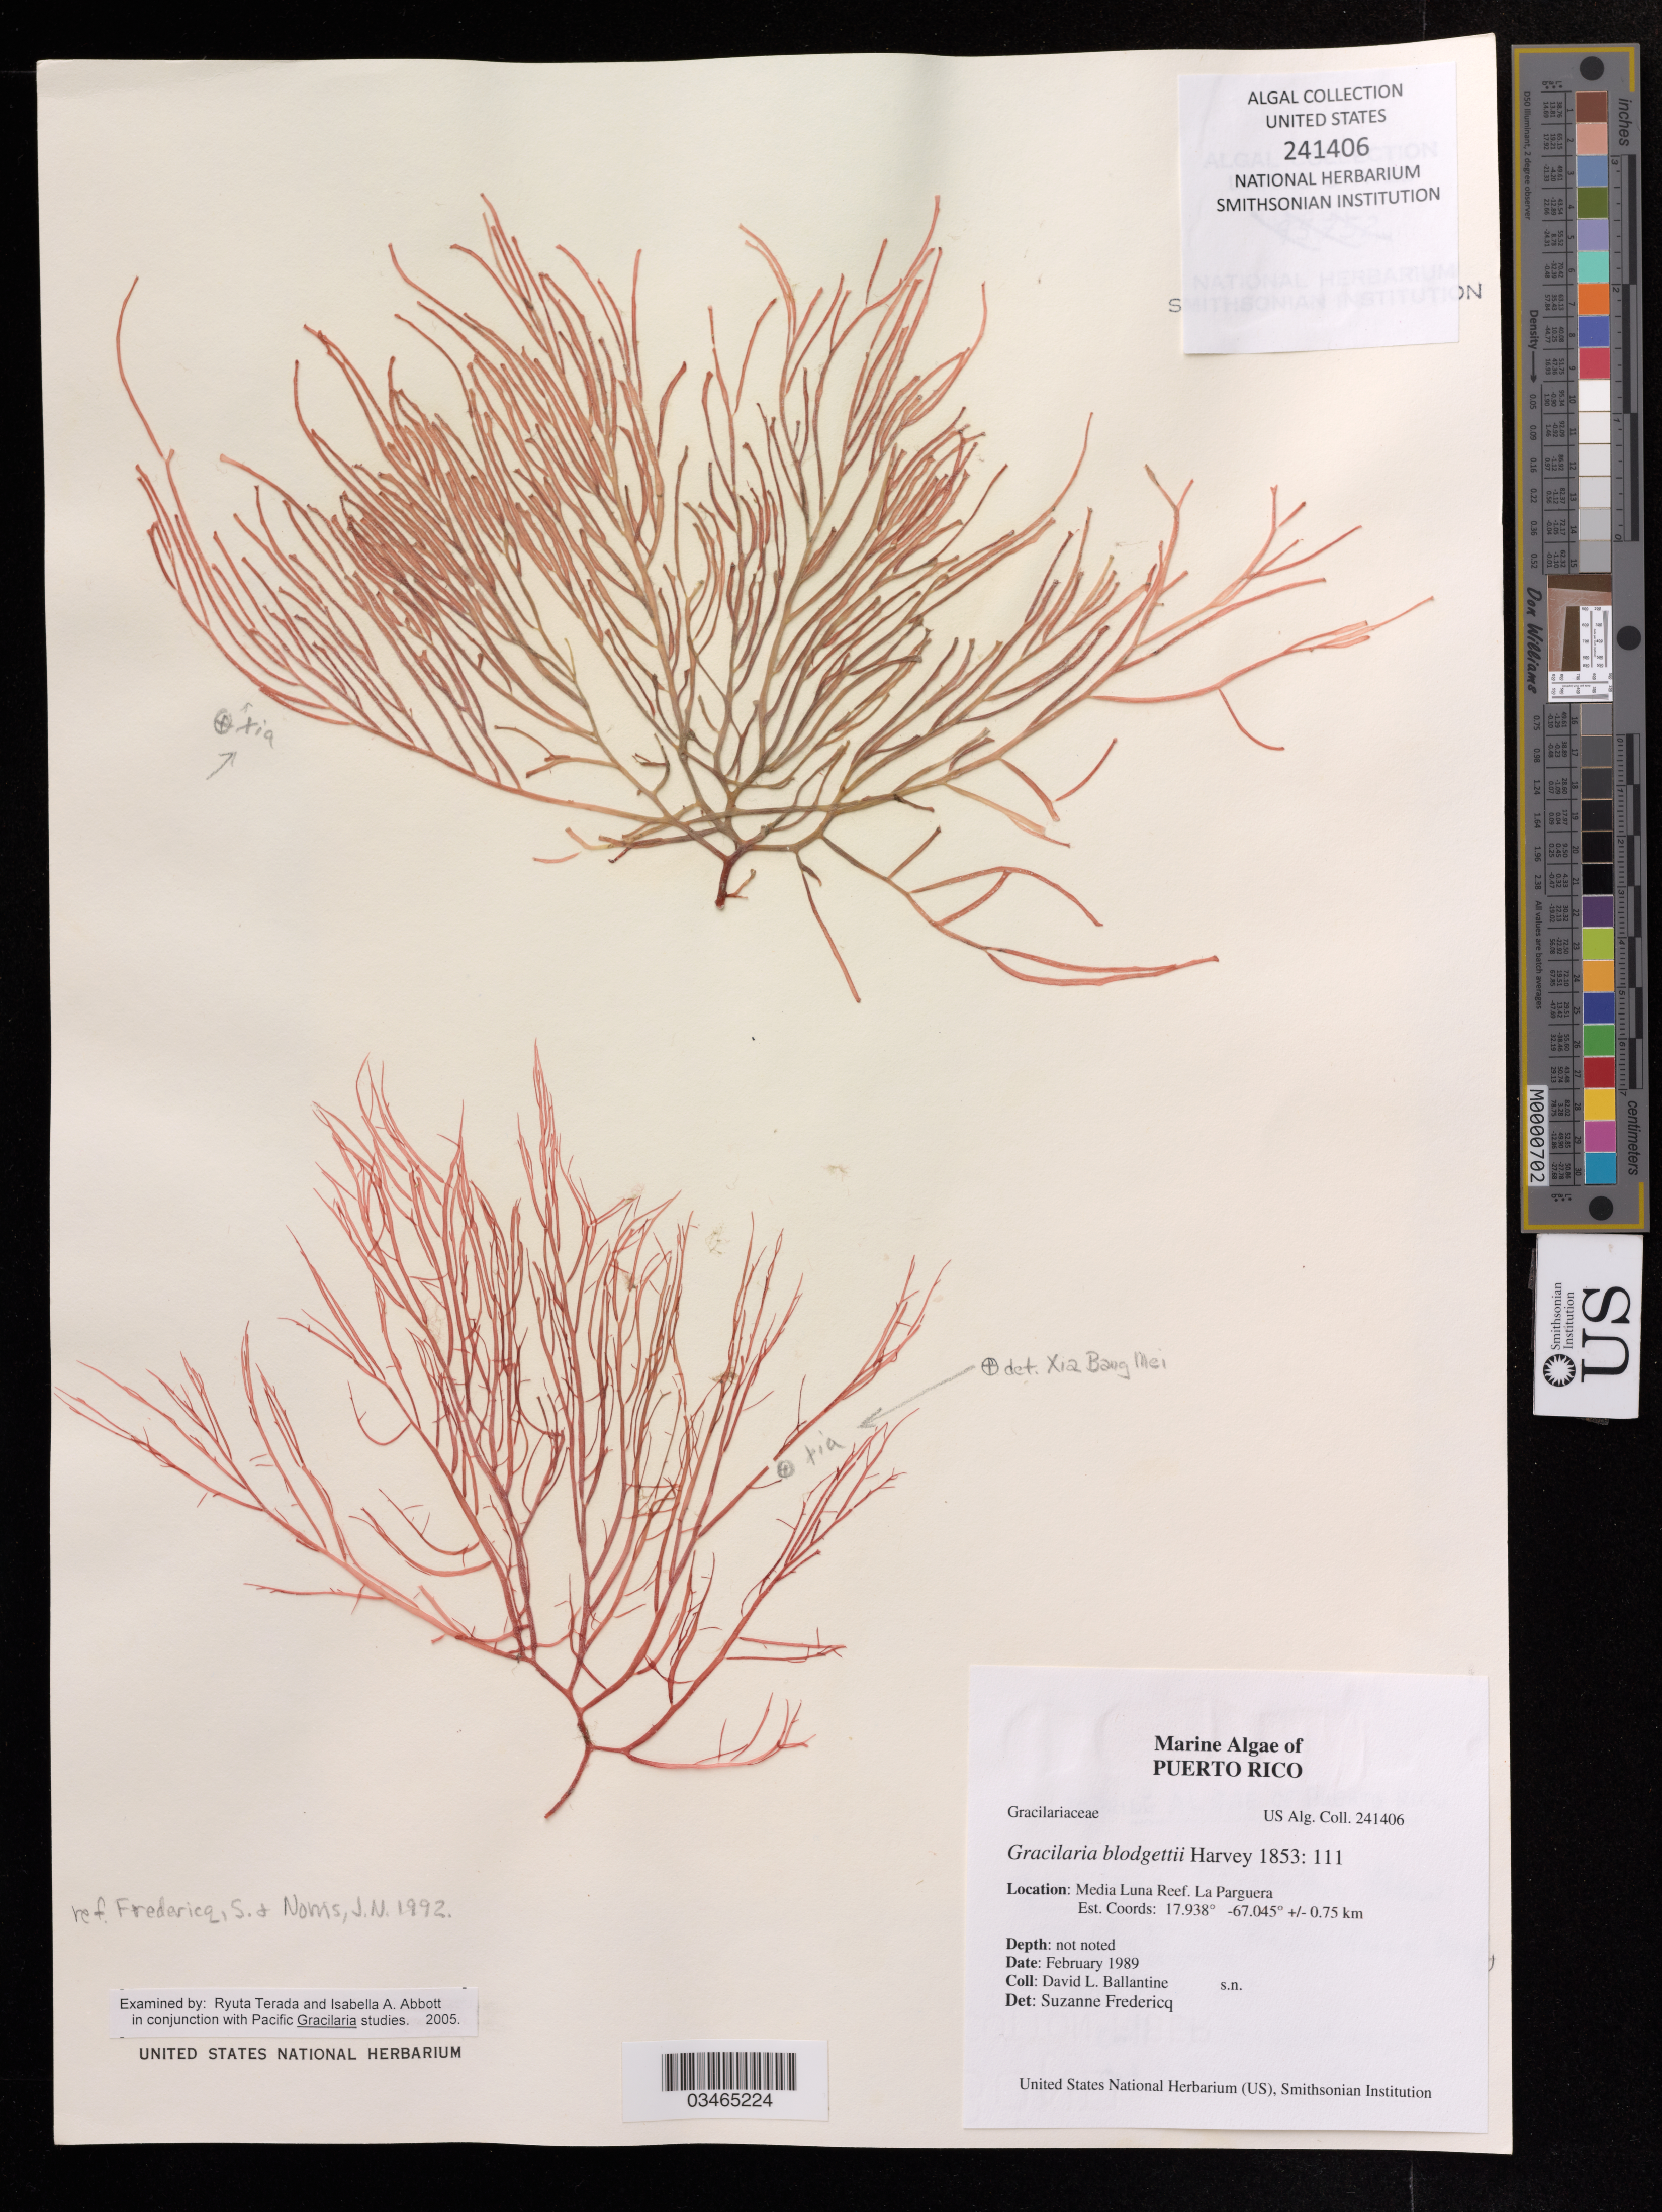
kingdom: Plantae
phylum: Rhodophyta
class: Florideophyceae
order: Gracilariales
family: Gracilariaceae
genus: Gracilaria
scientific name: Gracilaria blodgettii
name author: Harv.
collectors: D.L. Ballantine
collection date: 1989-02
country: Puerto Rico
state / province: Lajas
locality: Media Luna Reef. La Parguera.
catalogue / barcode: US 241406